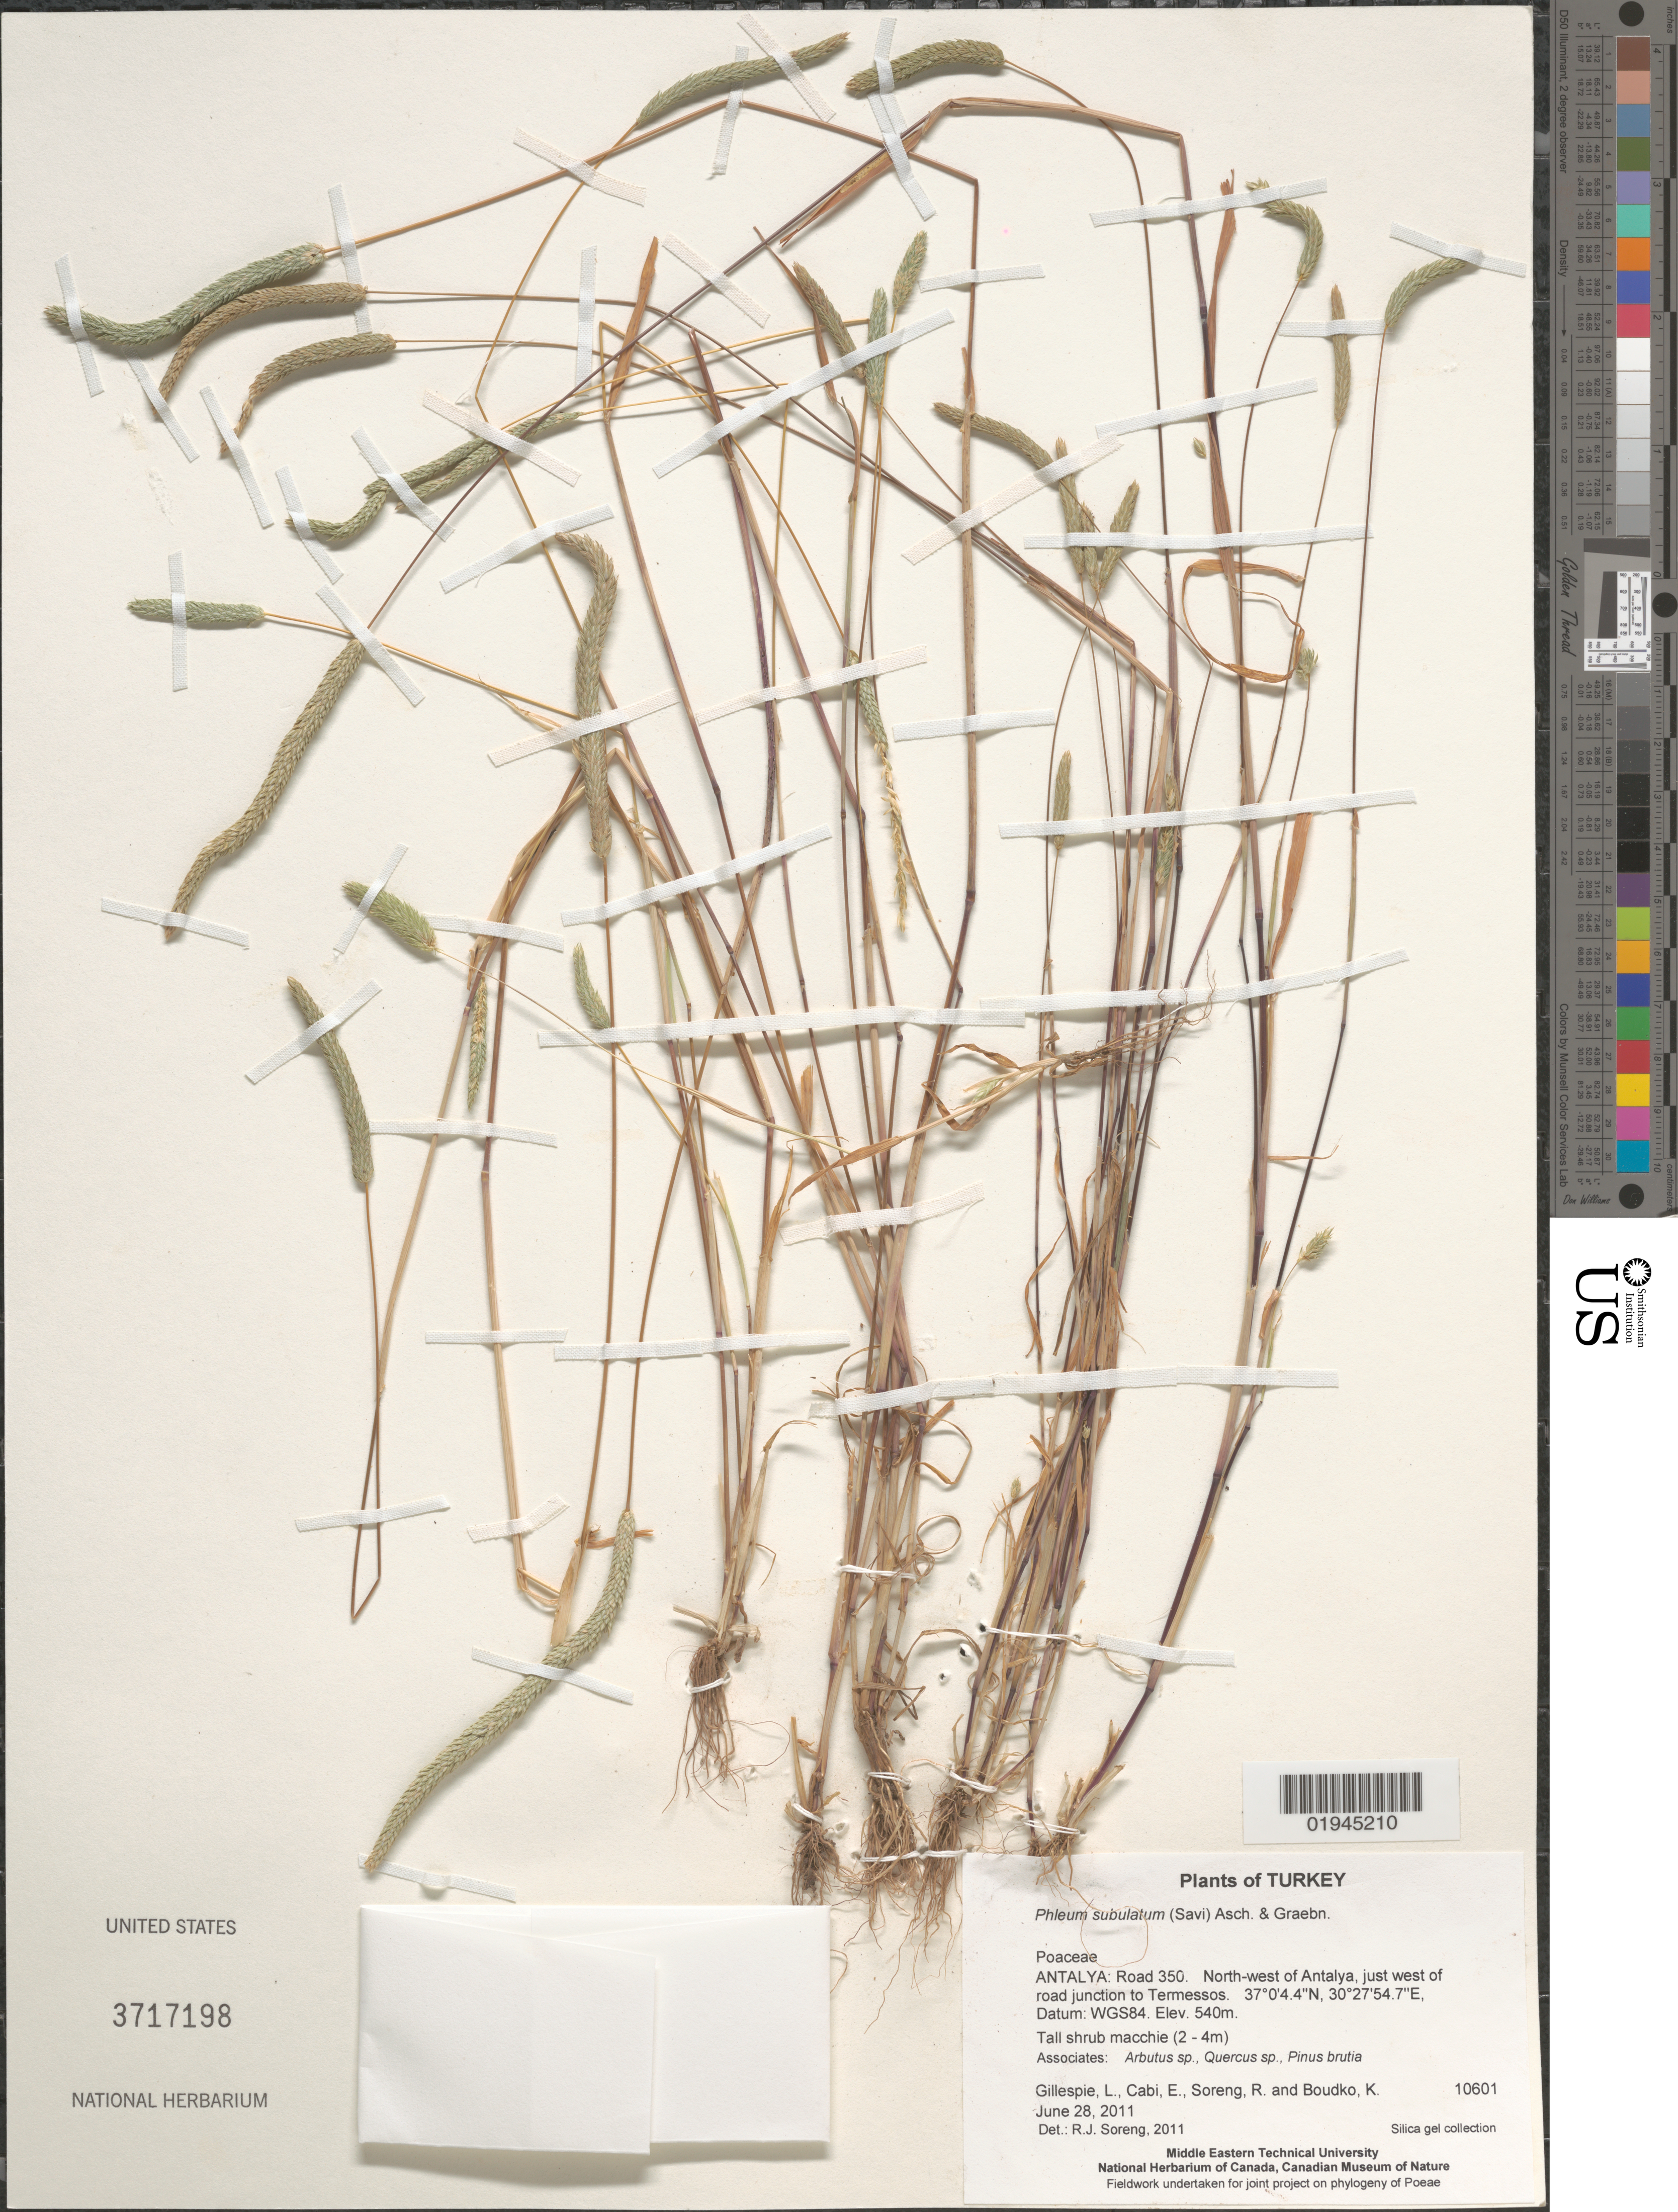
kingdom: Plantae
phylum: Tracheophyta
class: Liliopsida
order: Poales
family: Poaceae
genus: Phleum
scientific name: Phleum subulatum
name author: (Savi) Asch. & Graeb.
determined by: Soreng, Robert J., Research Associate (BOT), Smithsonian Institution - National Museum of Natural History (UNITED STATES)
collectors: L. J. Gillespie, E. Cabi, R. J. Soreng & K. Boudko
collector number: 10601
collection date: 2011-06-28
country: Turkey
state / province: Antalya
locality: Road 350. North-west of Antalya, just west of road junction to Termessos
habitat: Tall shrub macchie (2 - 4m)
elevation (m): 540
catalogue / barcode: US 3717198